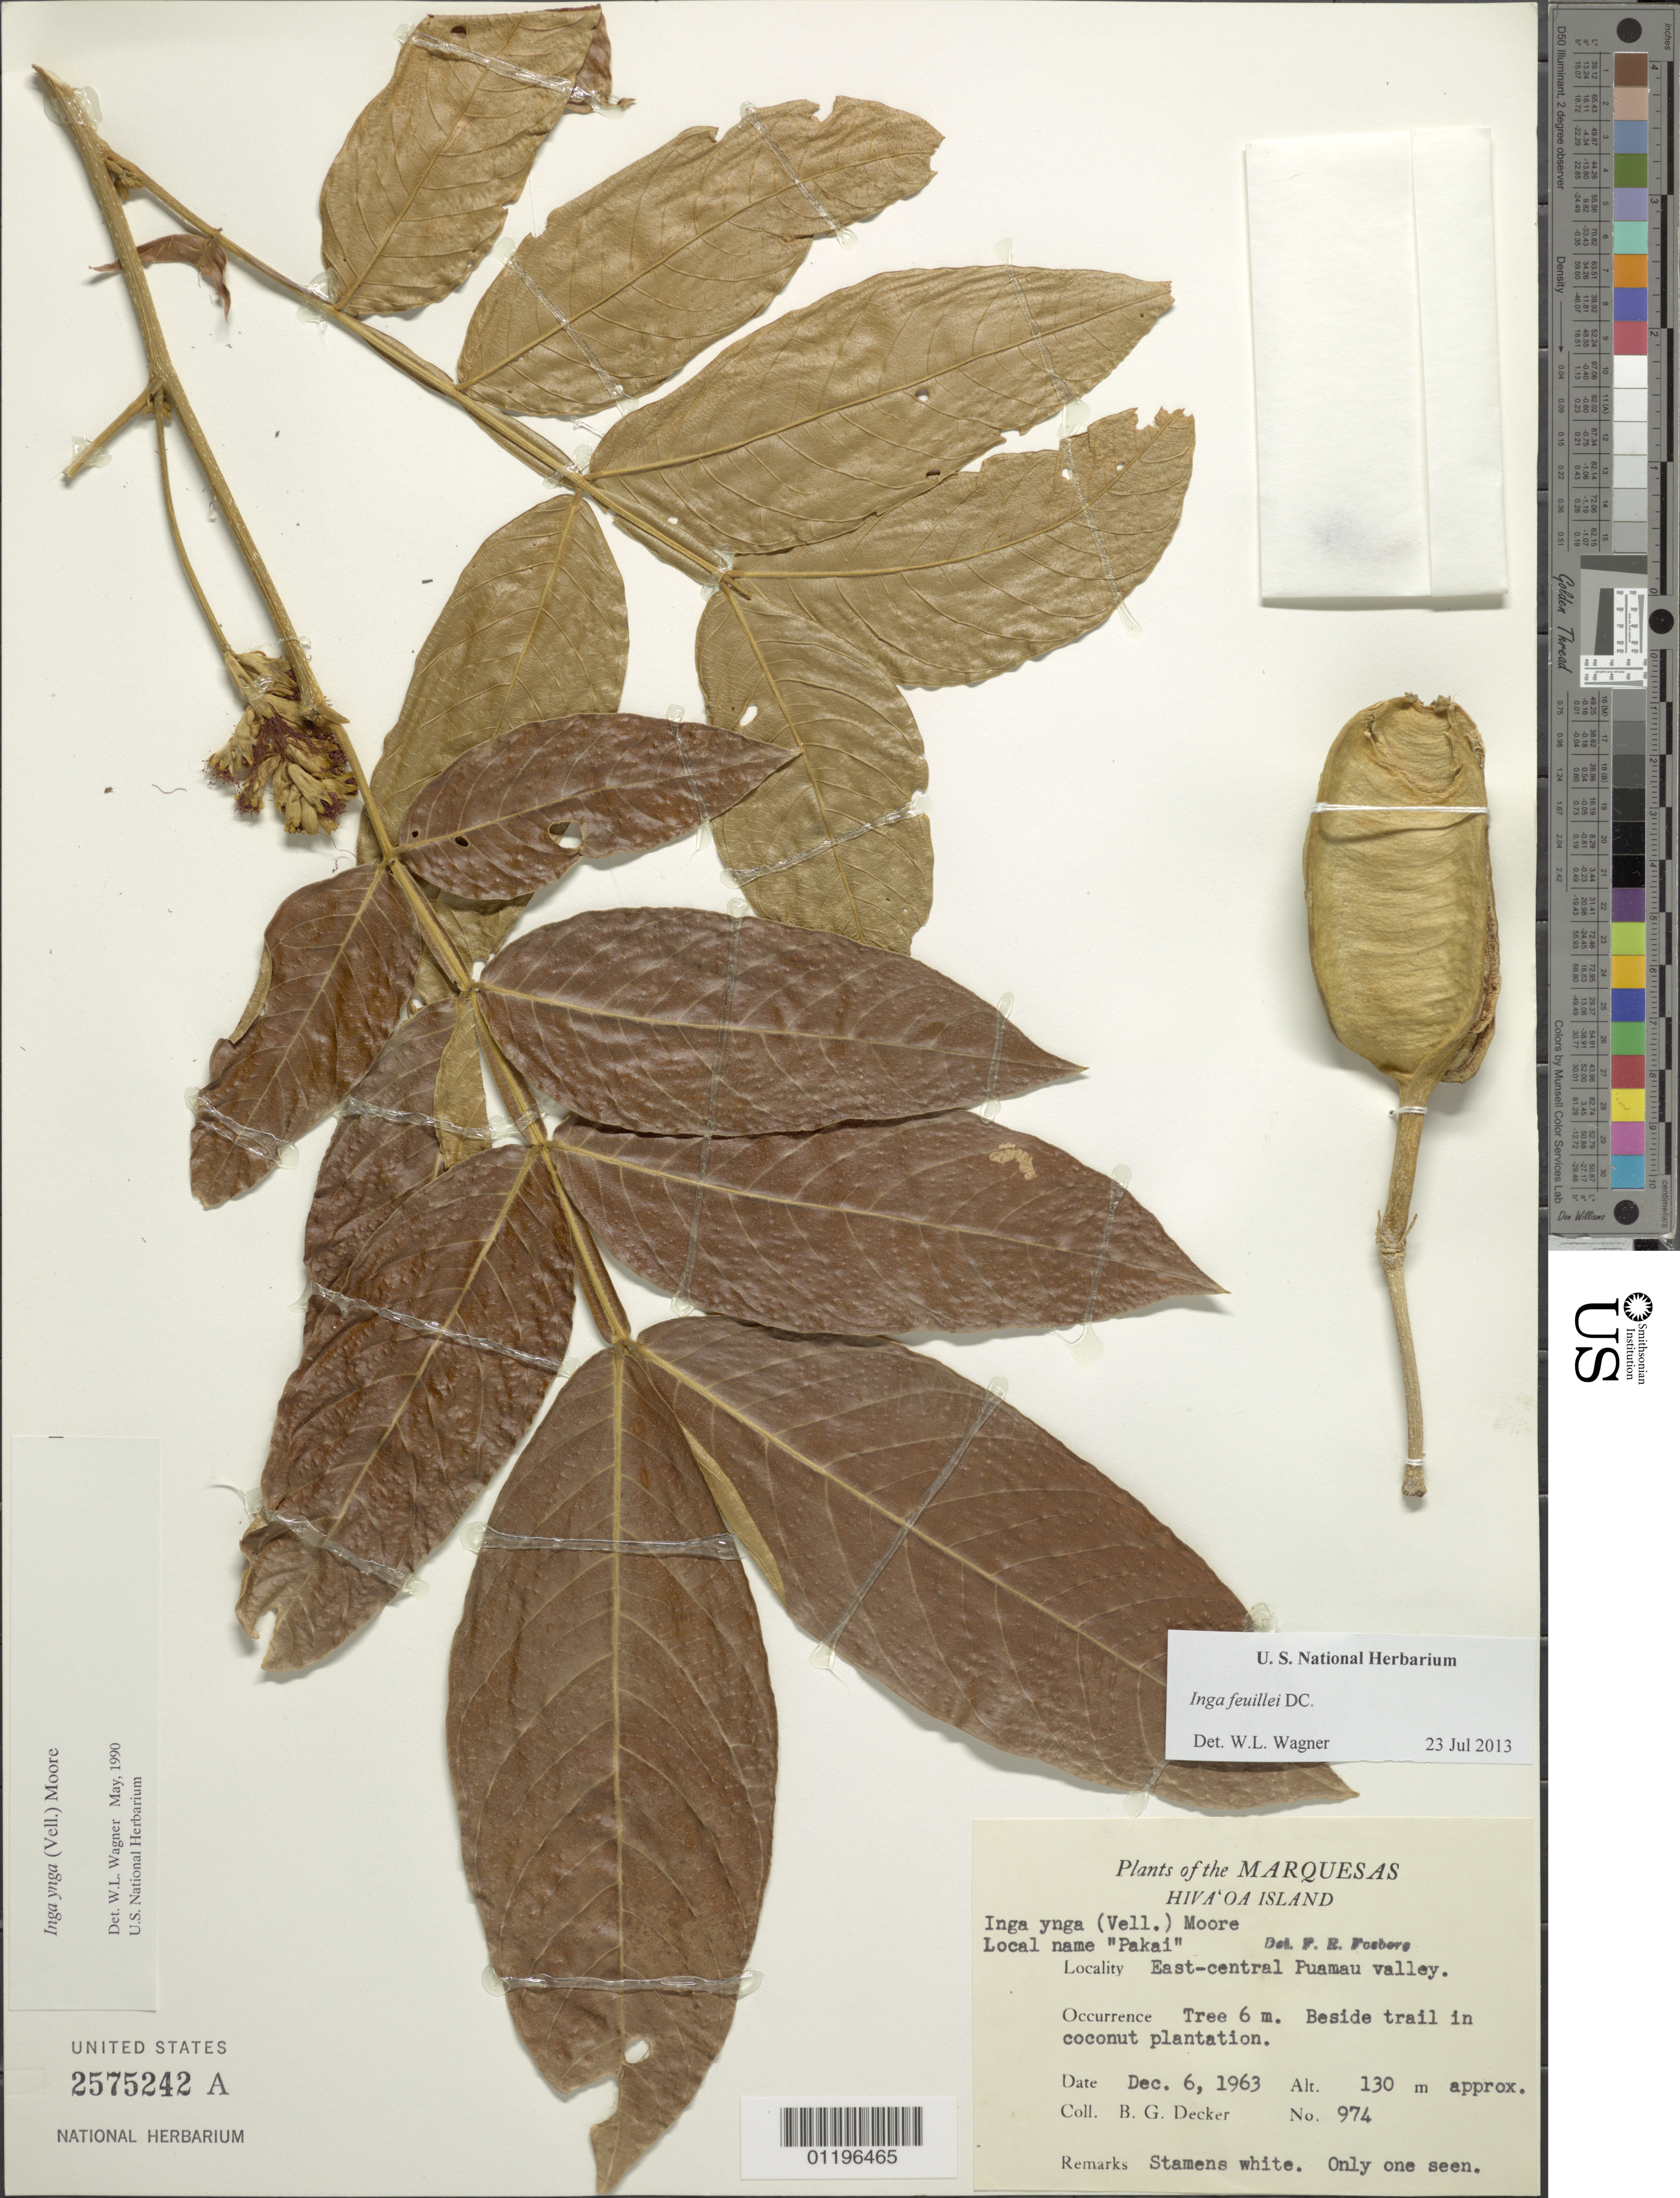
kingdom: Plantae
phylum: Tracheophyta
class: Magnoliopsida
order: Fabales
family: Fabaceae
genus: Inga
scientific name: Inga feuillei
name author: DC.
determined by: Lorence, David H., (PTBG), National Tropical Botanical Garden (UNITED STATES)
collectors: B. G. Decker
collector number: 974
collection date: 1963-12-06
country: French Polynesia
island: Hiva Oa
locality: E-central Puamau Valley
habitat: Beside trail in coconut plantation. Only one seen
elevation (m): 130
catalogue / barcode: US 2575242A